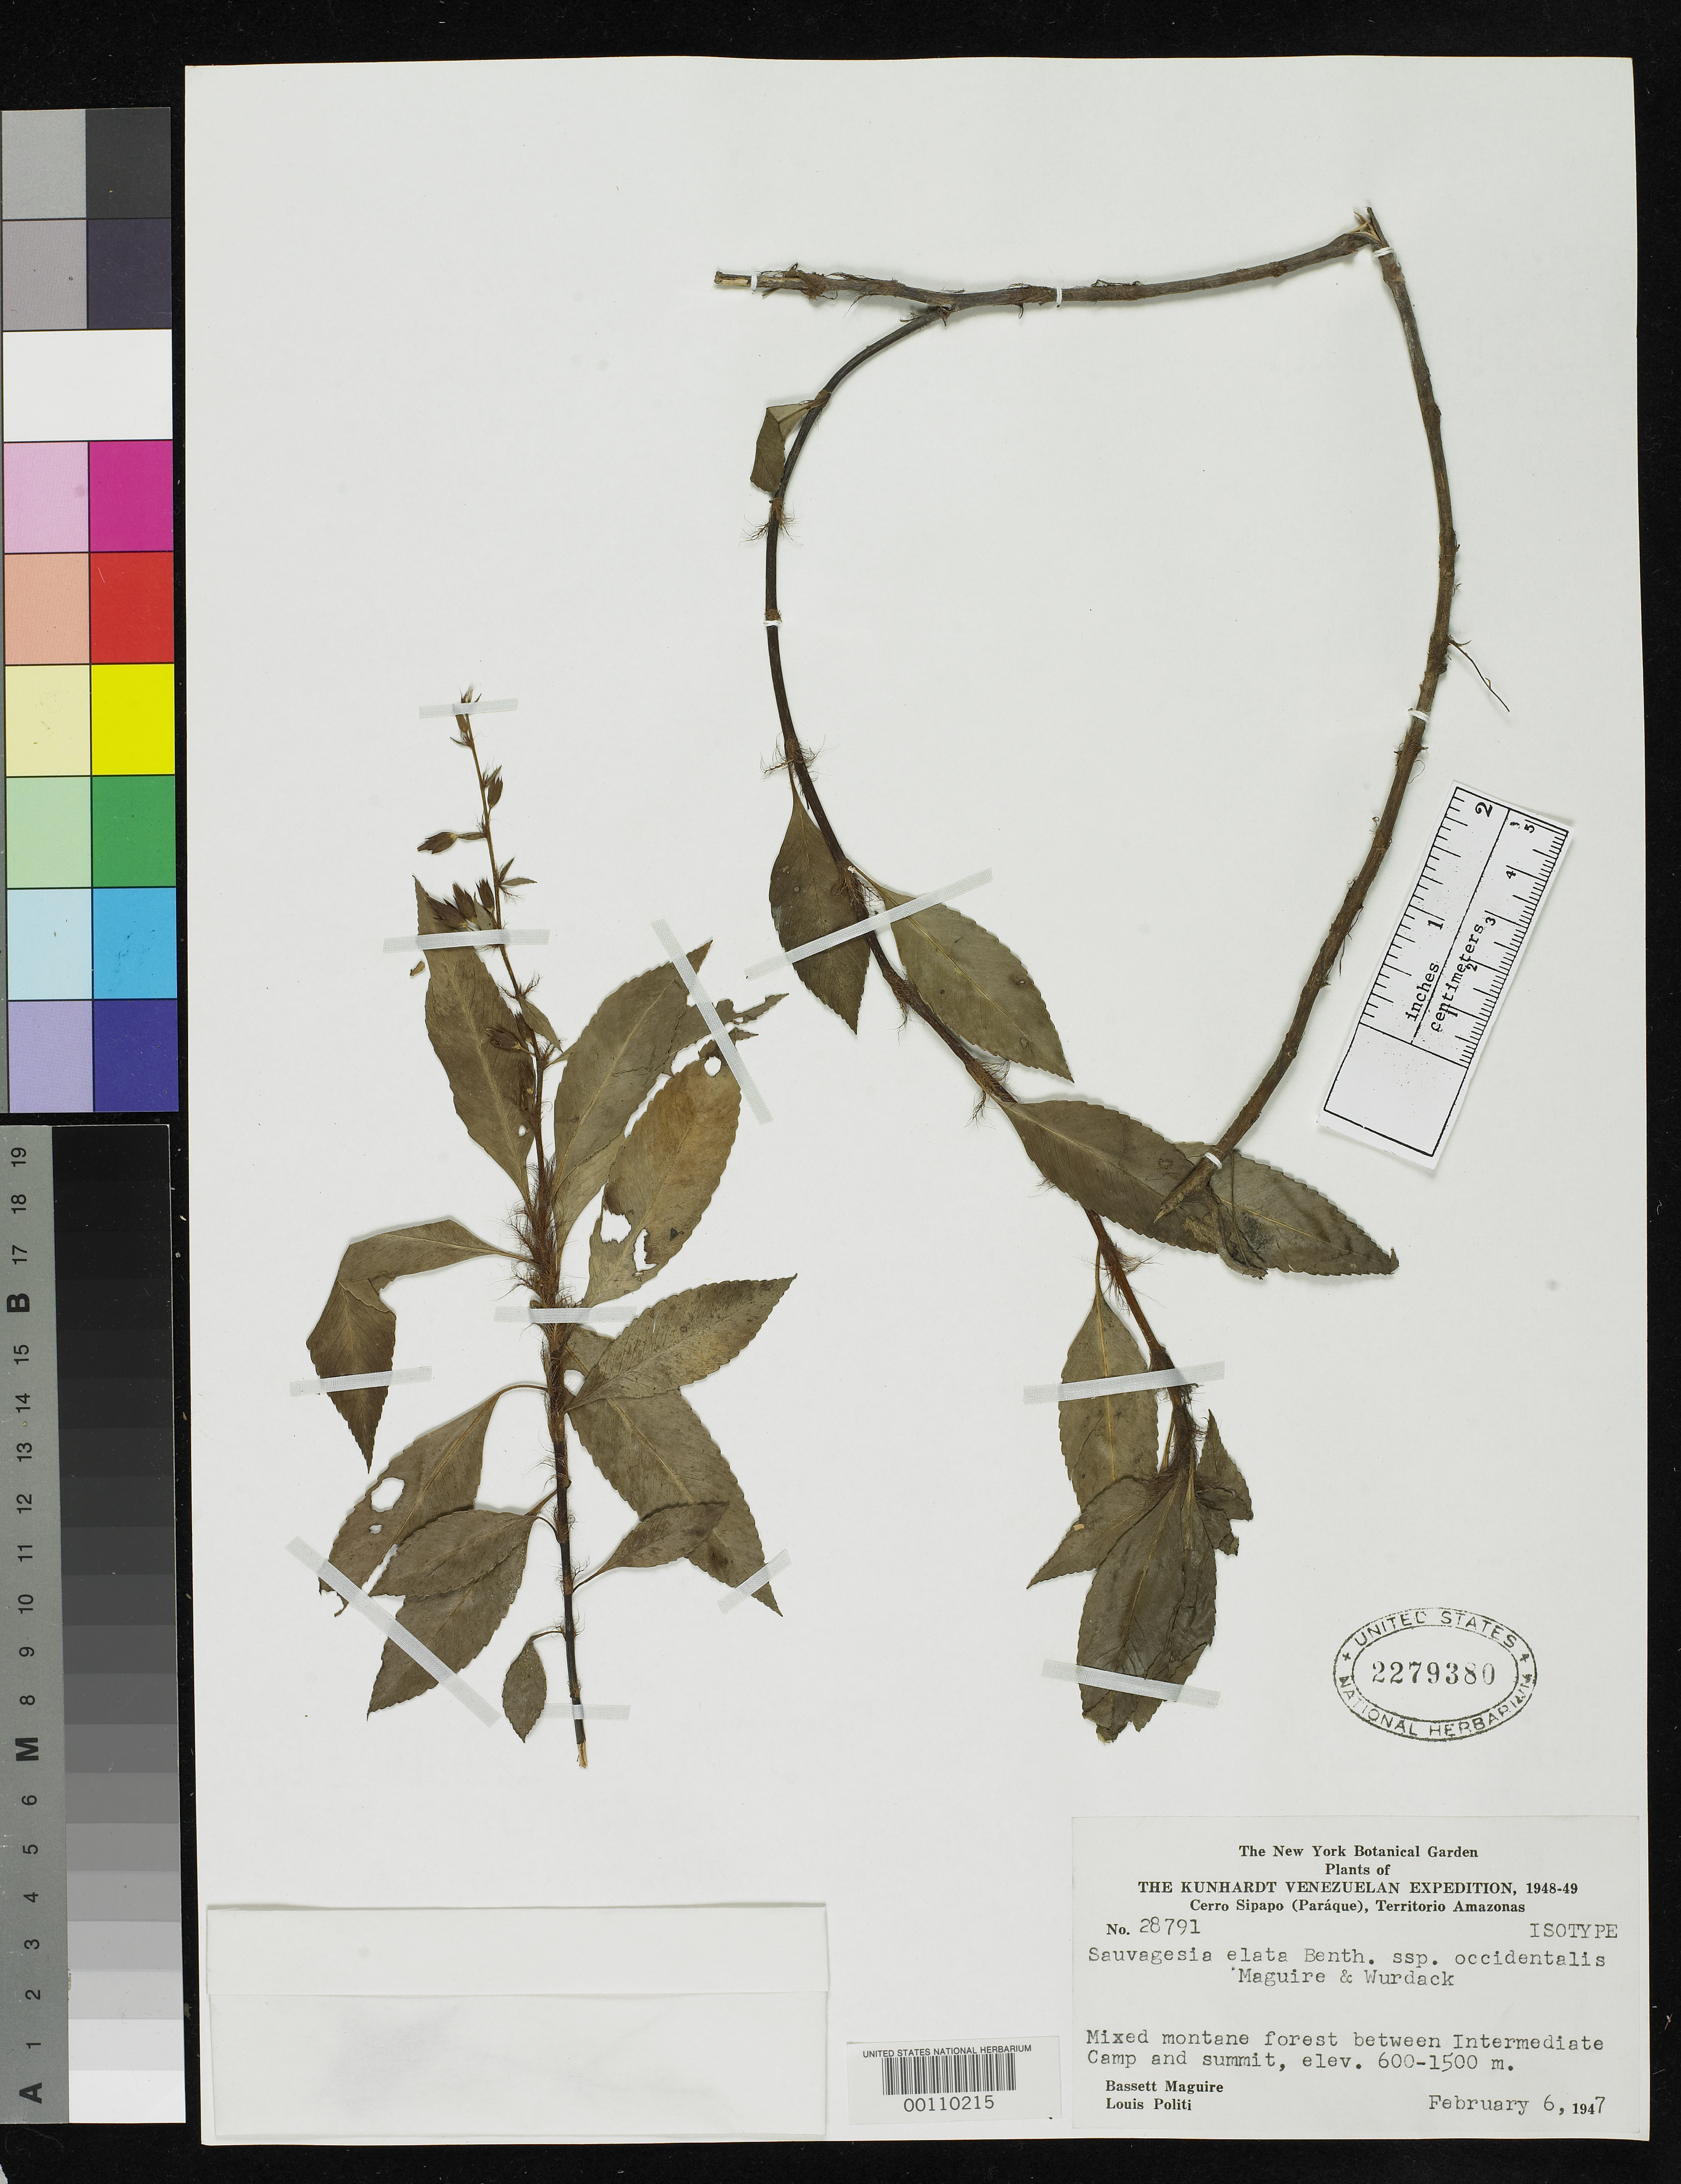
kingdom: Plantae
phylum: Tracheophyta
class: Magnoliopsida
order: Malpighiales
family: Ochnaceae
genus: Sauvagesia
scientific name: Sauvagesia elata subsp. occidentalis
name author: Maguire & Wurdack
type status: Isotype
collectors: B. Maguire & L. Politi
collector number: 28791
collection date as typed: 06 Feb 1947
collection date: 1947-02-06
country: Venezuela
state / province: Amazonas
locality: Cerro Sipapo Paraque, between intermediate camp & summit.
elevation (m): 600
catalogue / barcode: US 2279380